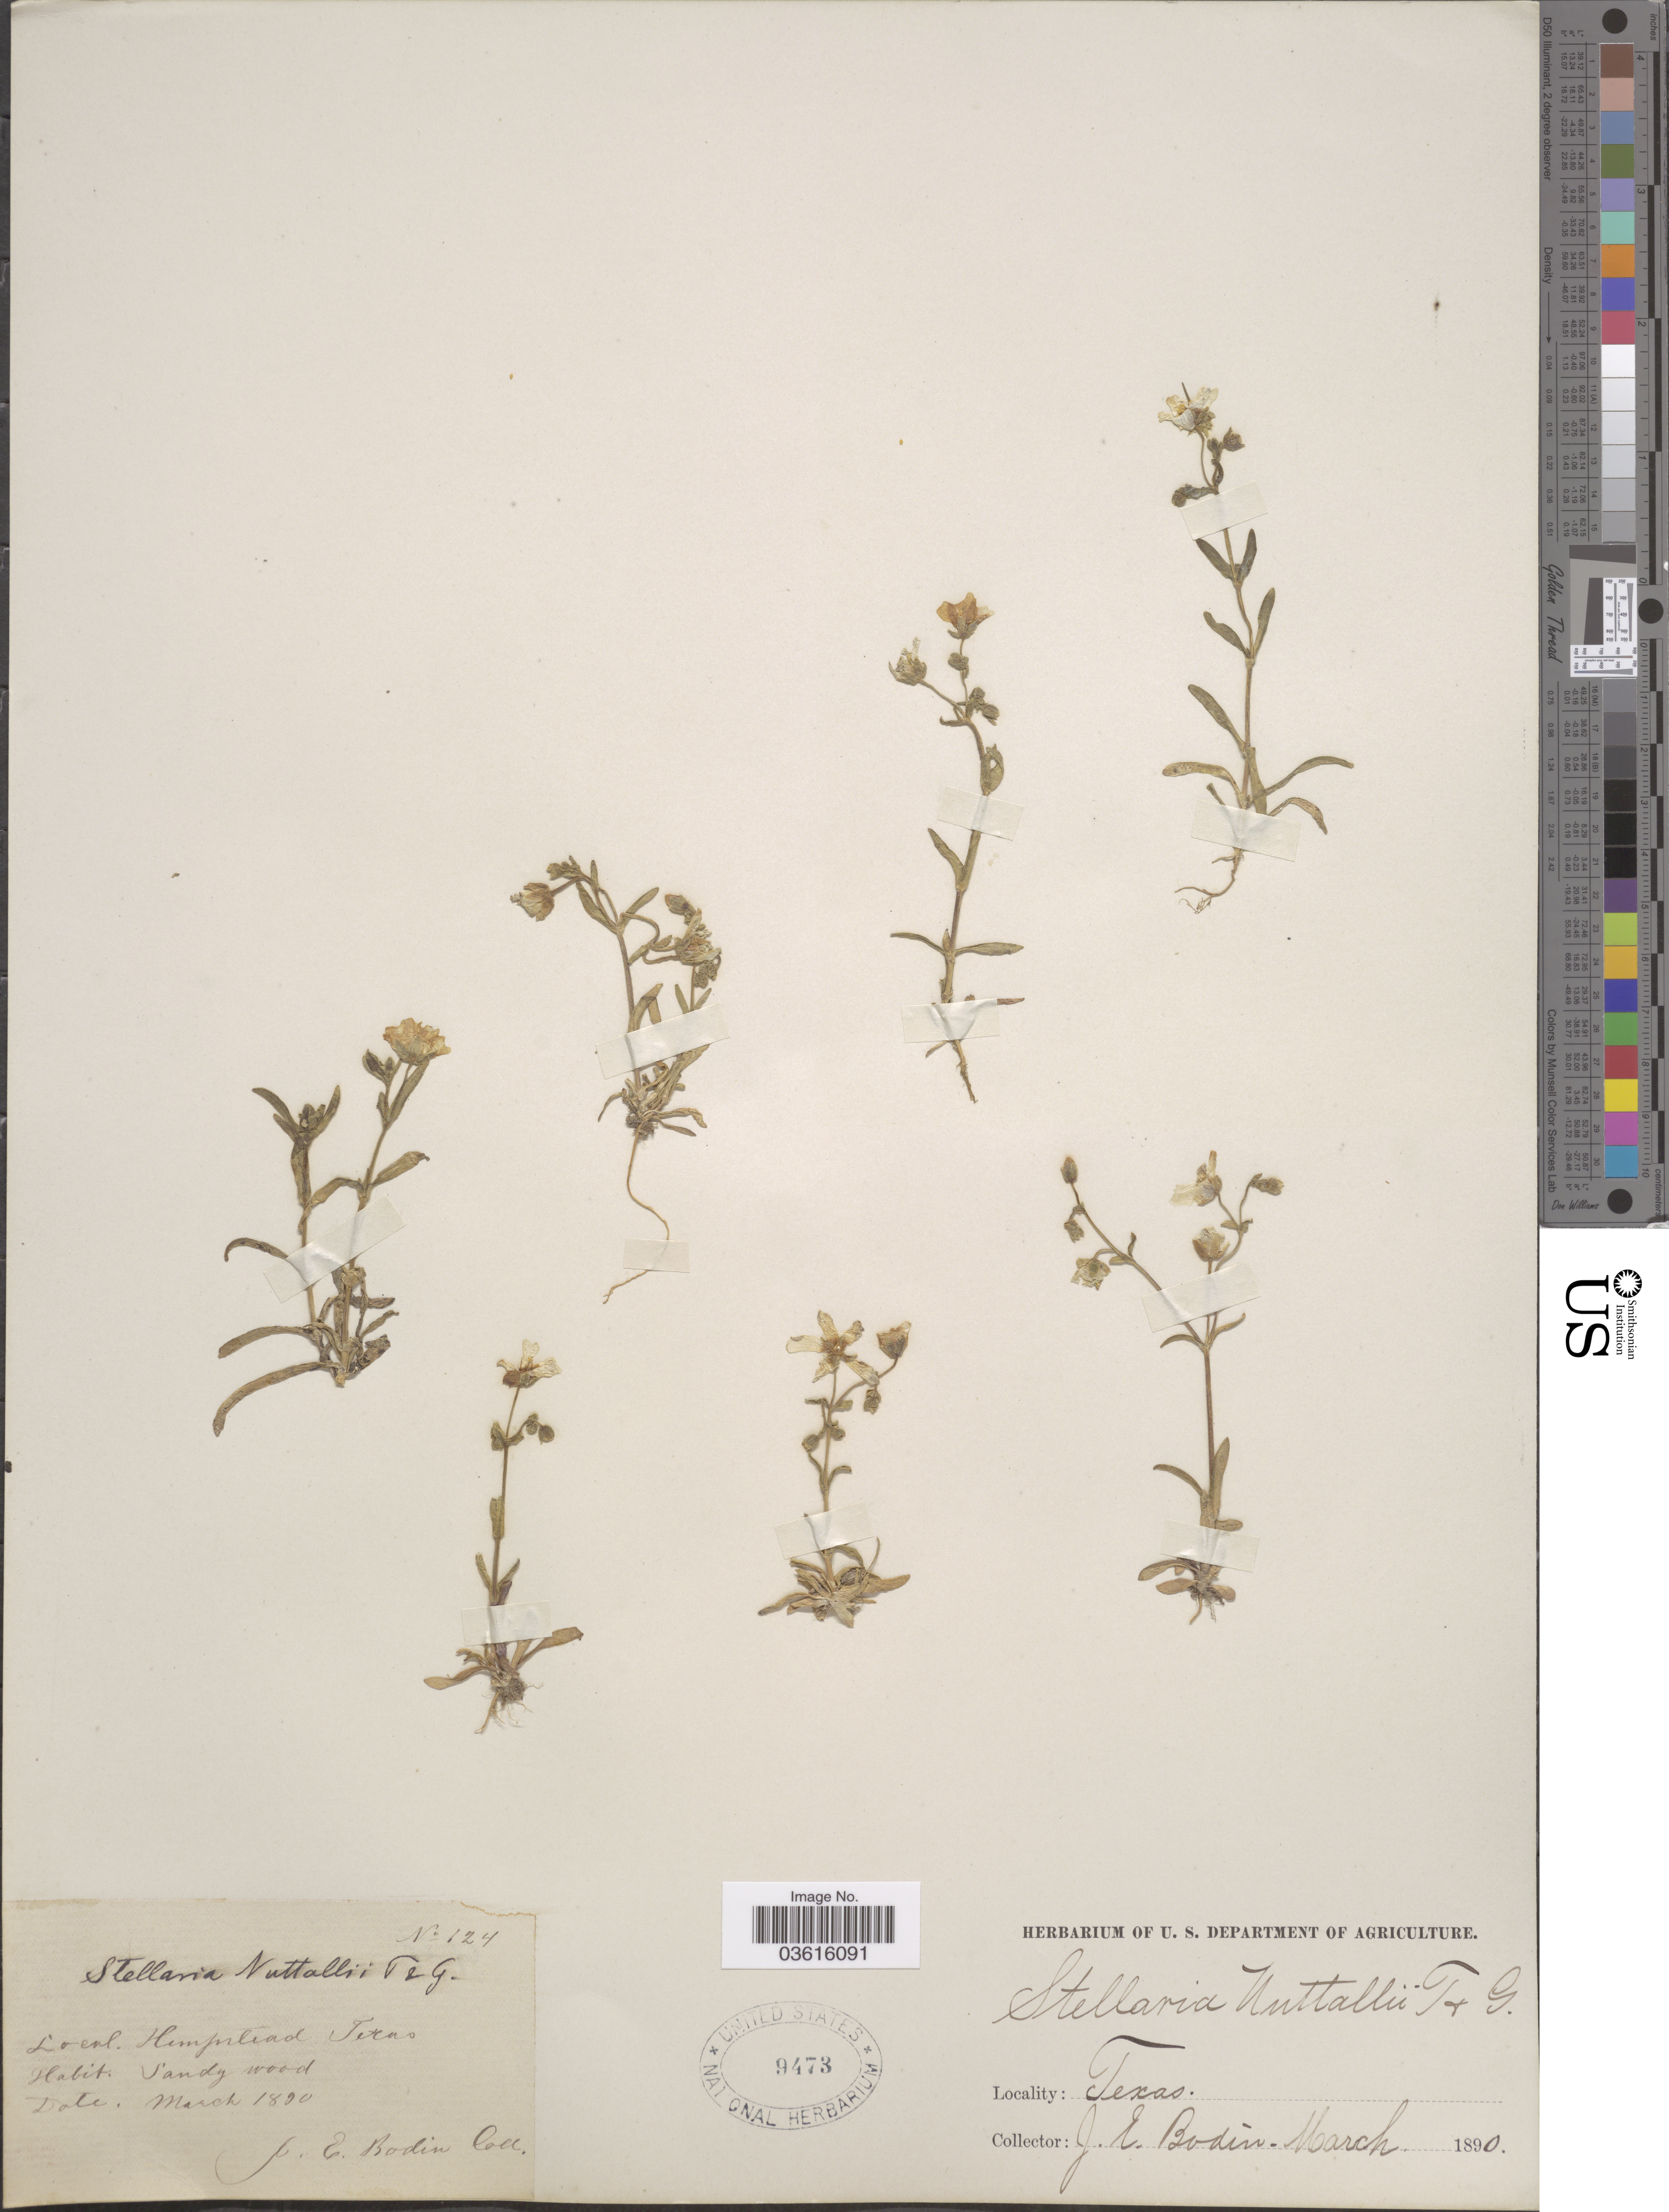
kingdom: Plantae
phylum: Tracheophyta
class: Magnoliopsida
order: Caryophyllales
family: Caryophyllaceae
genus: Minuartia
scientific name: Minuartia drummondii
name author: (Shinners) McNeill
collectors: J. E. Bodin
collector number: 124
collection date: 1890-03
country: United States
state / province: Texas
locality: Hempstead.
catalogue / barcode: US 9473